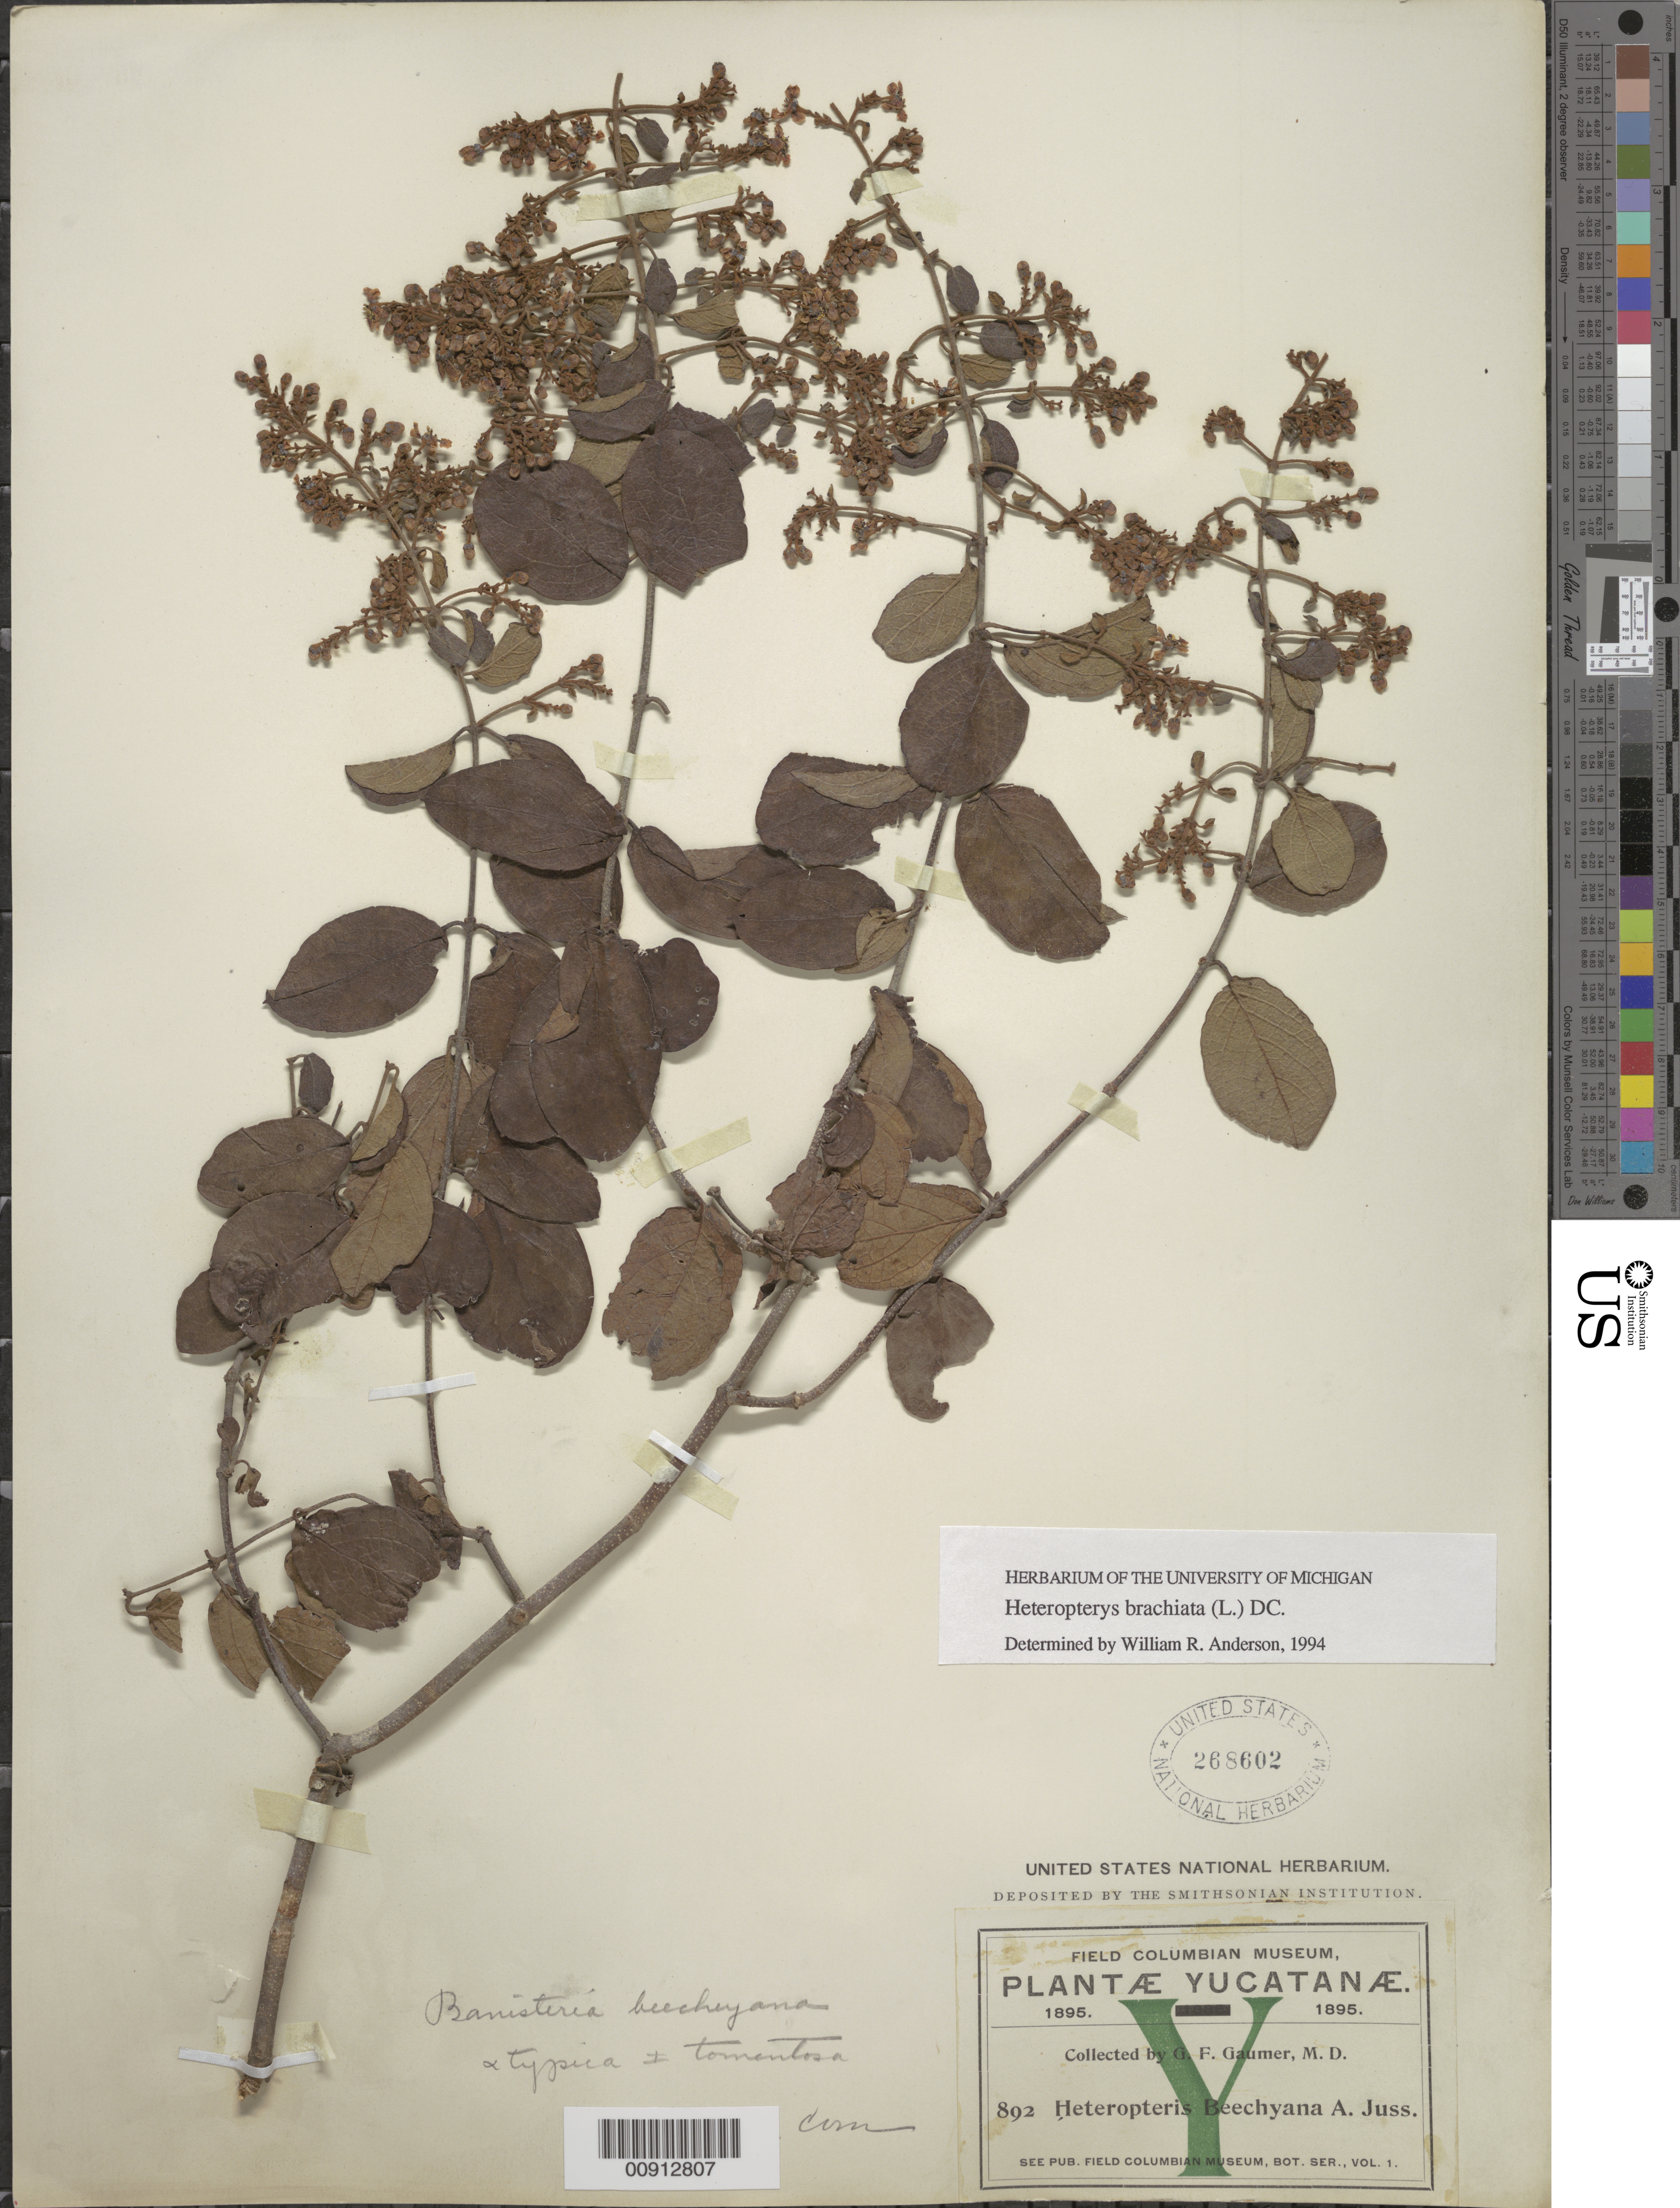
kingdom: Plantae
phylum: Tracheophyta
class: Magnoliopsida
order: Malpighiales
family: Malpighiaceae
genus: Heteropterys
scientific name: Heteropterys brachiata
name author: (L.) DC.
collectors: G. F. Gaumer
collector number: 892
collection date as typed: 1895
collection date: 1895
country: Mexico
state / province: Yucatán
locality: Yucatán.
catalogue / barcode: US 268602